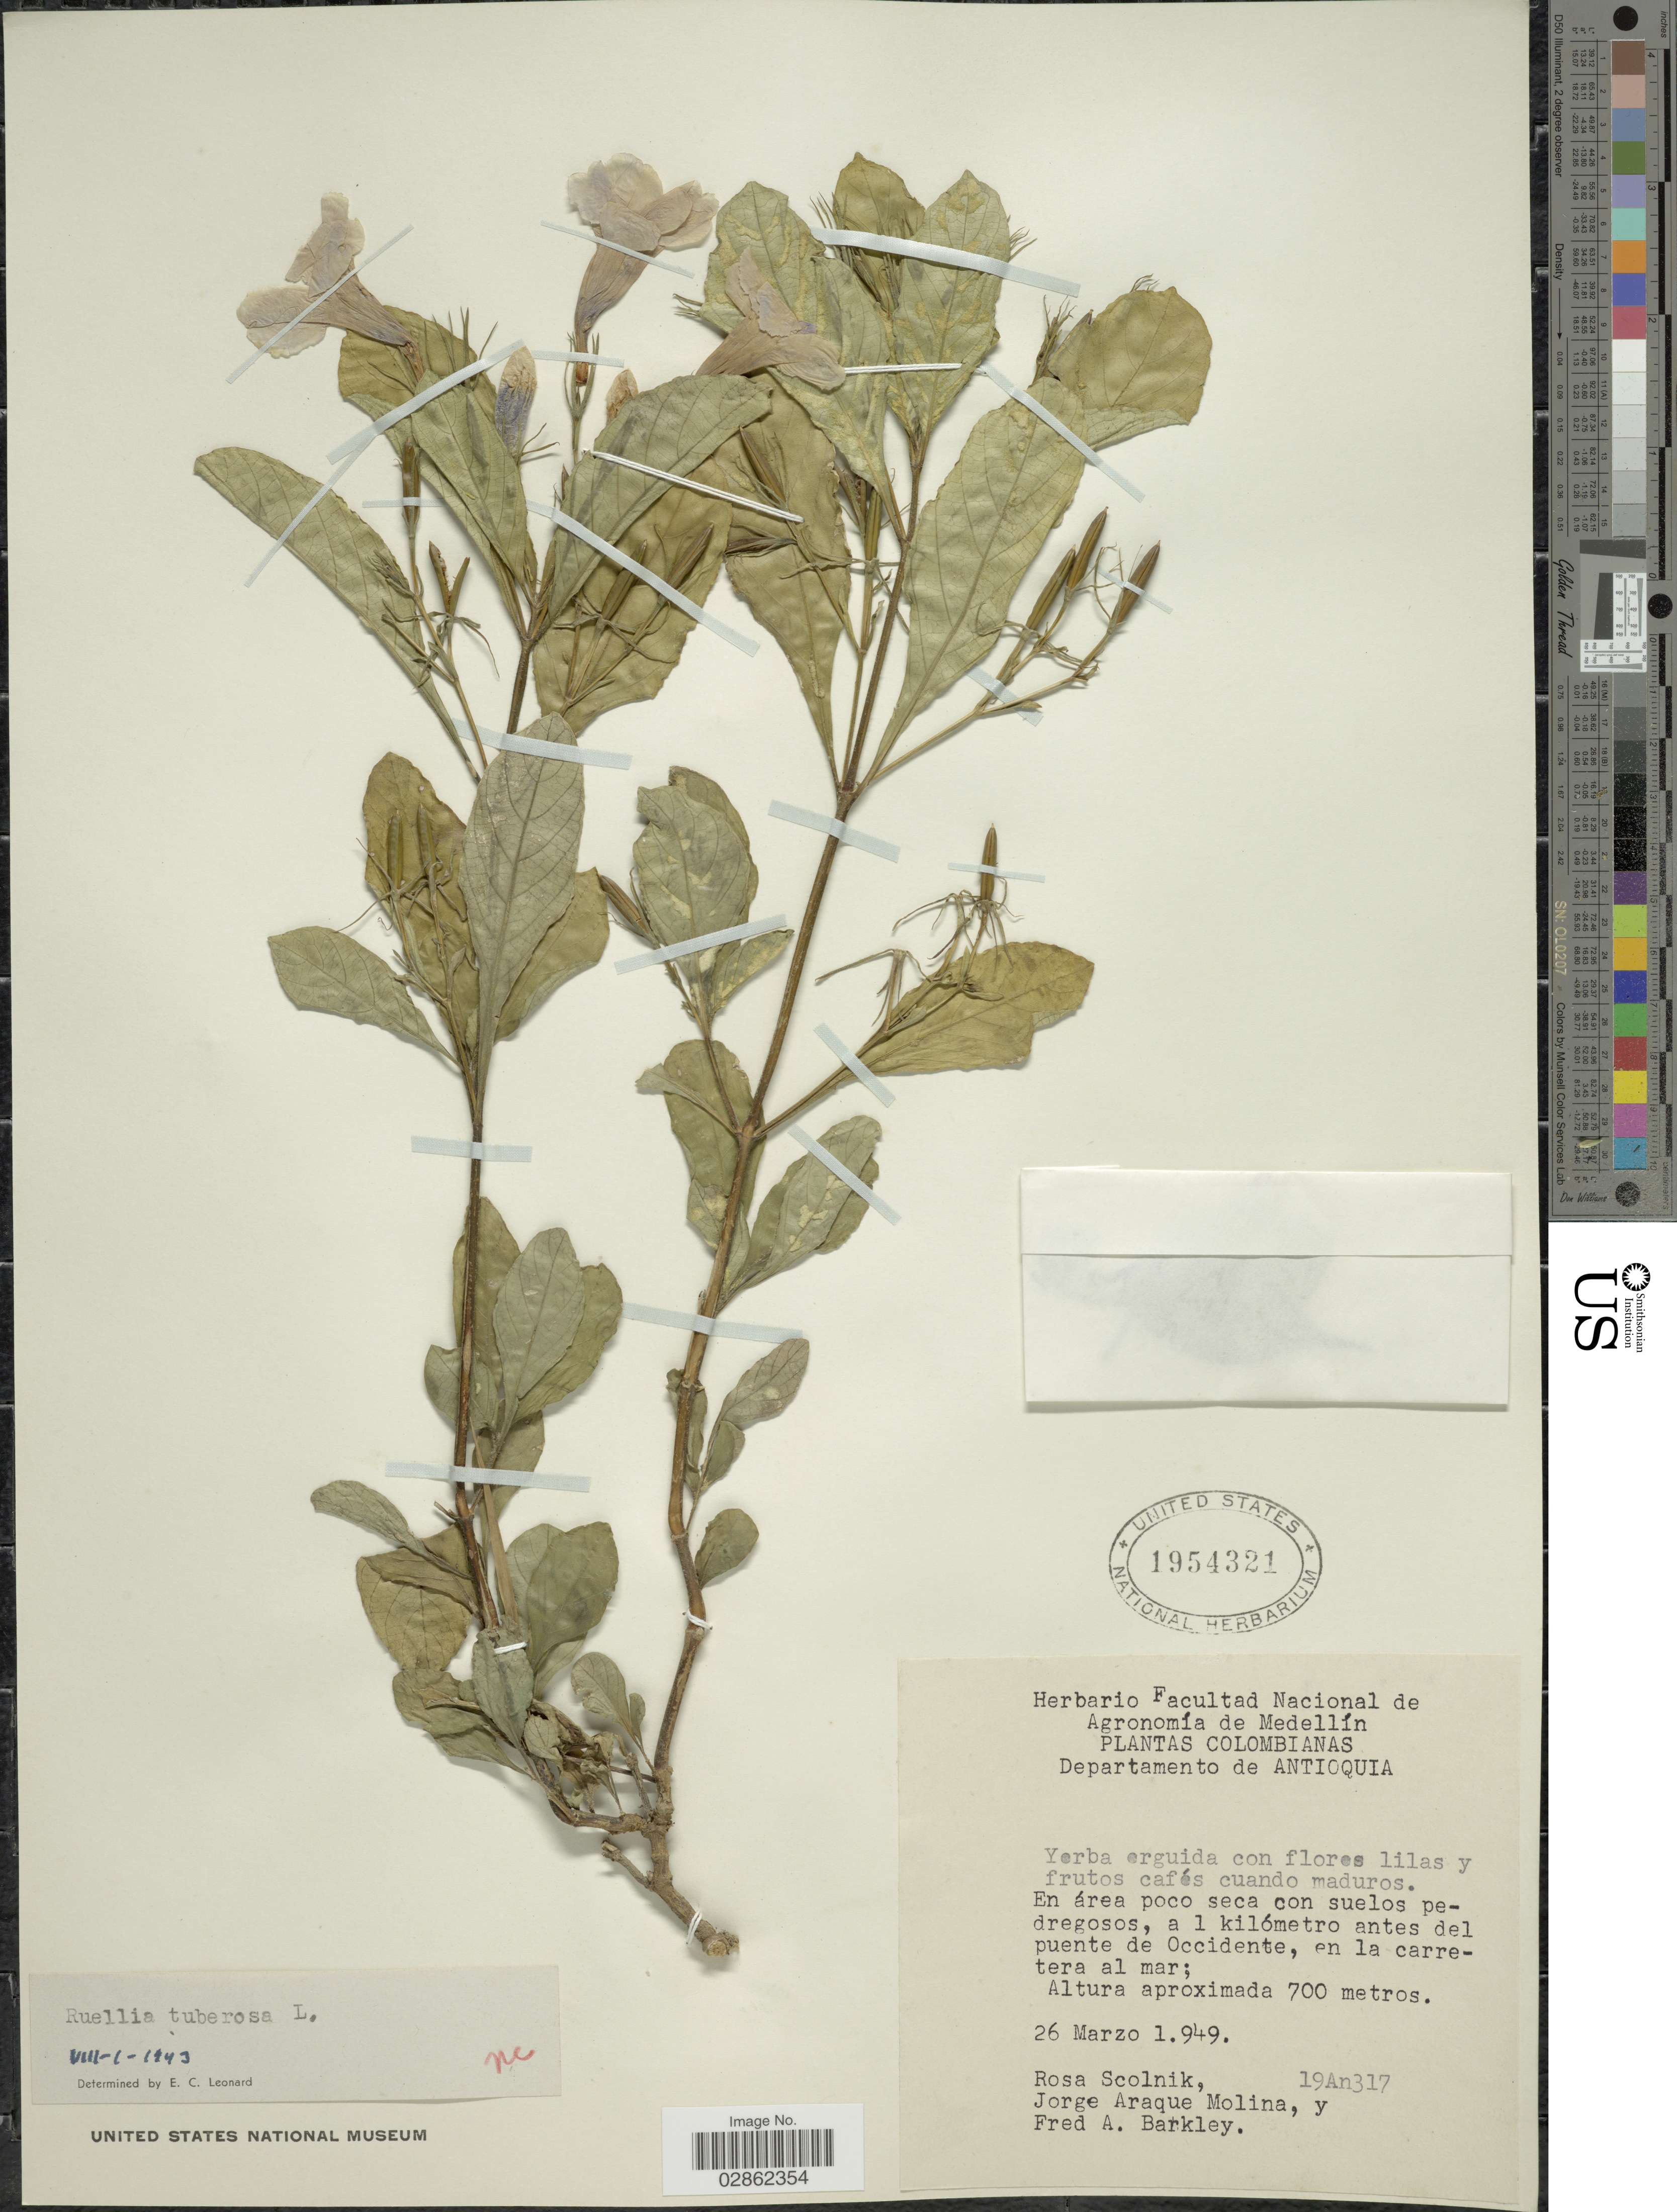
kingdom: Plantae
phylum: Tracheophyta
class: Magnoliopsida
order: Lamiales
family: Acanthaceae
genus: Ruellia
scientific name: Ruellia tuberosa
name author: L.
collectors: R. Scolnik, J. A. Molina & F. A. Barkley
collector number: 19An317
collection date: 1949-03-26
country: Colombia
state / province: Antioquia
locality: Departamento de Antioquia. A 1 kilómetro antes del puente de Occidente, en la carretera al mar.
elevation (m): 700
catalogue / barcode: US 1954321